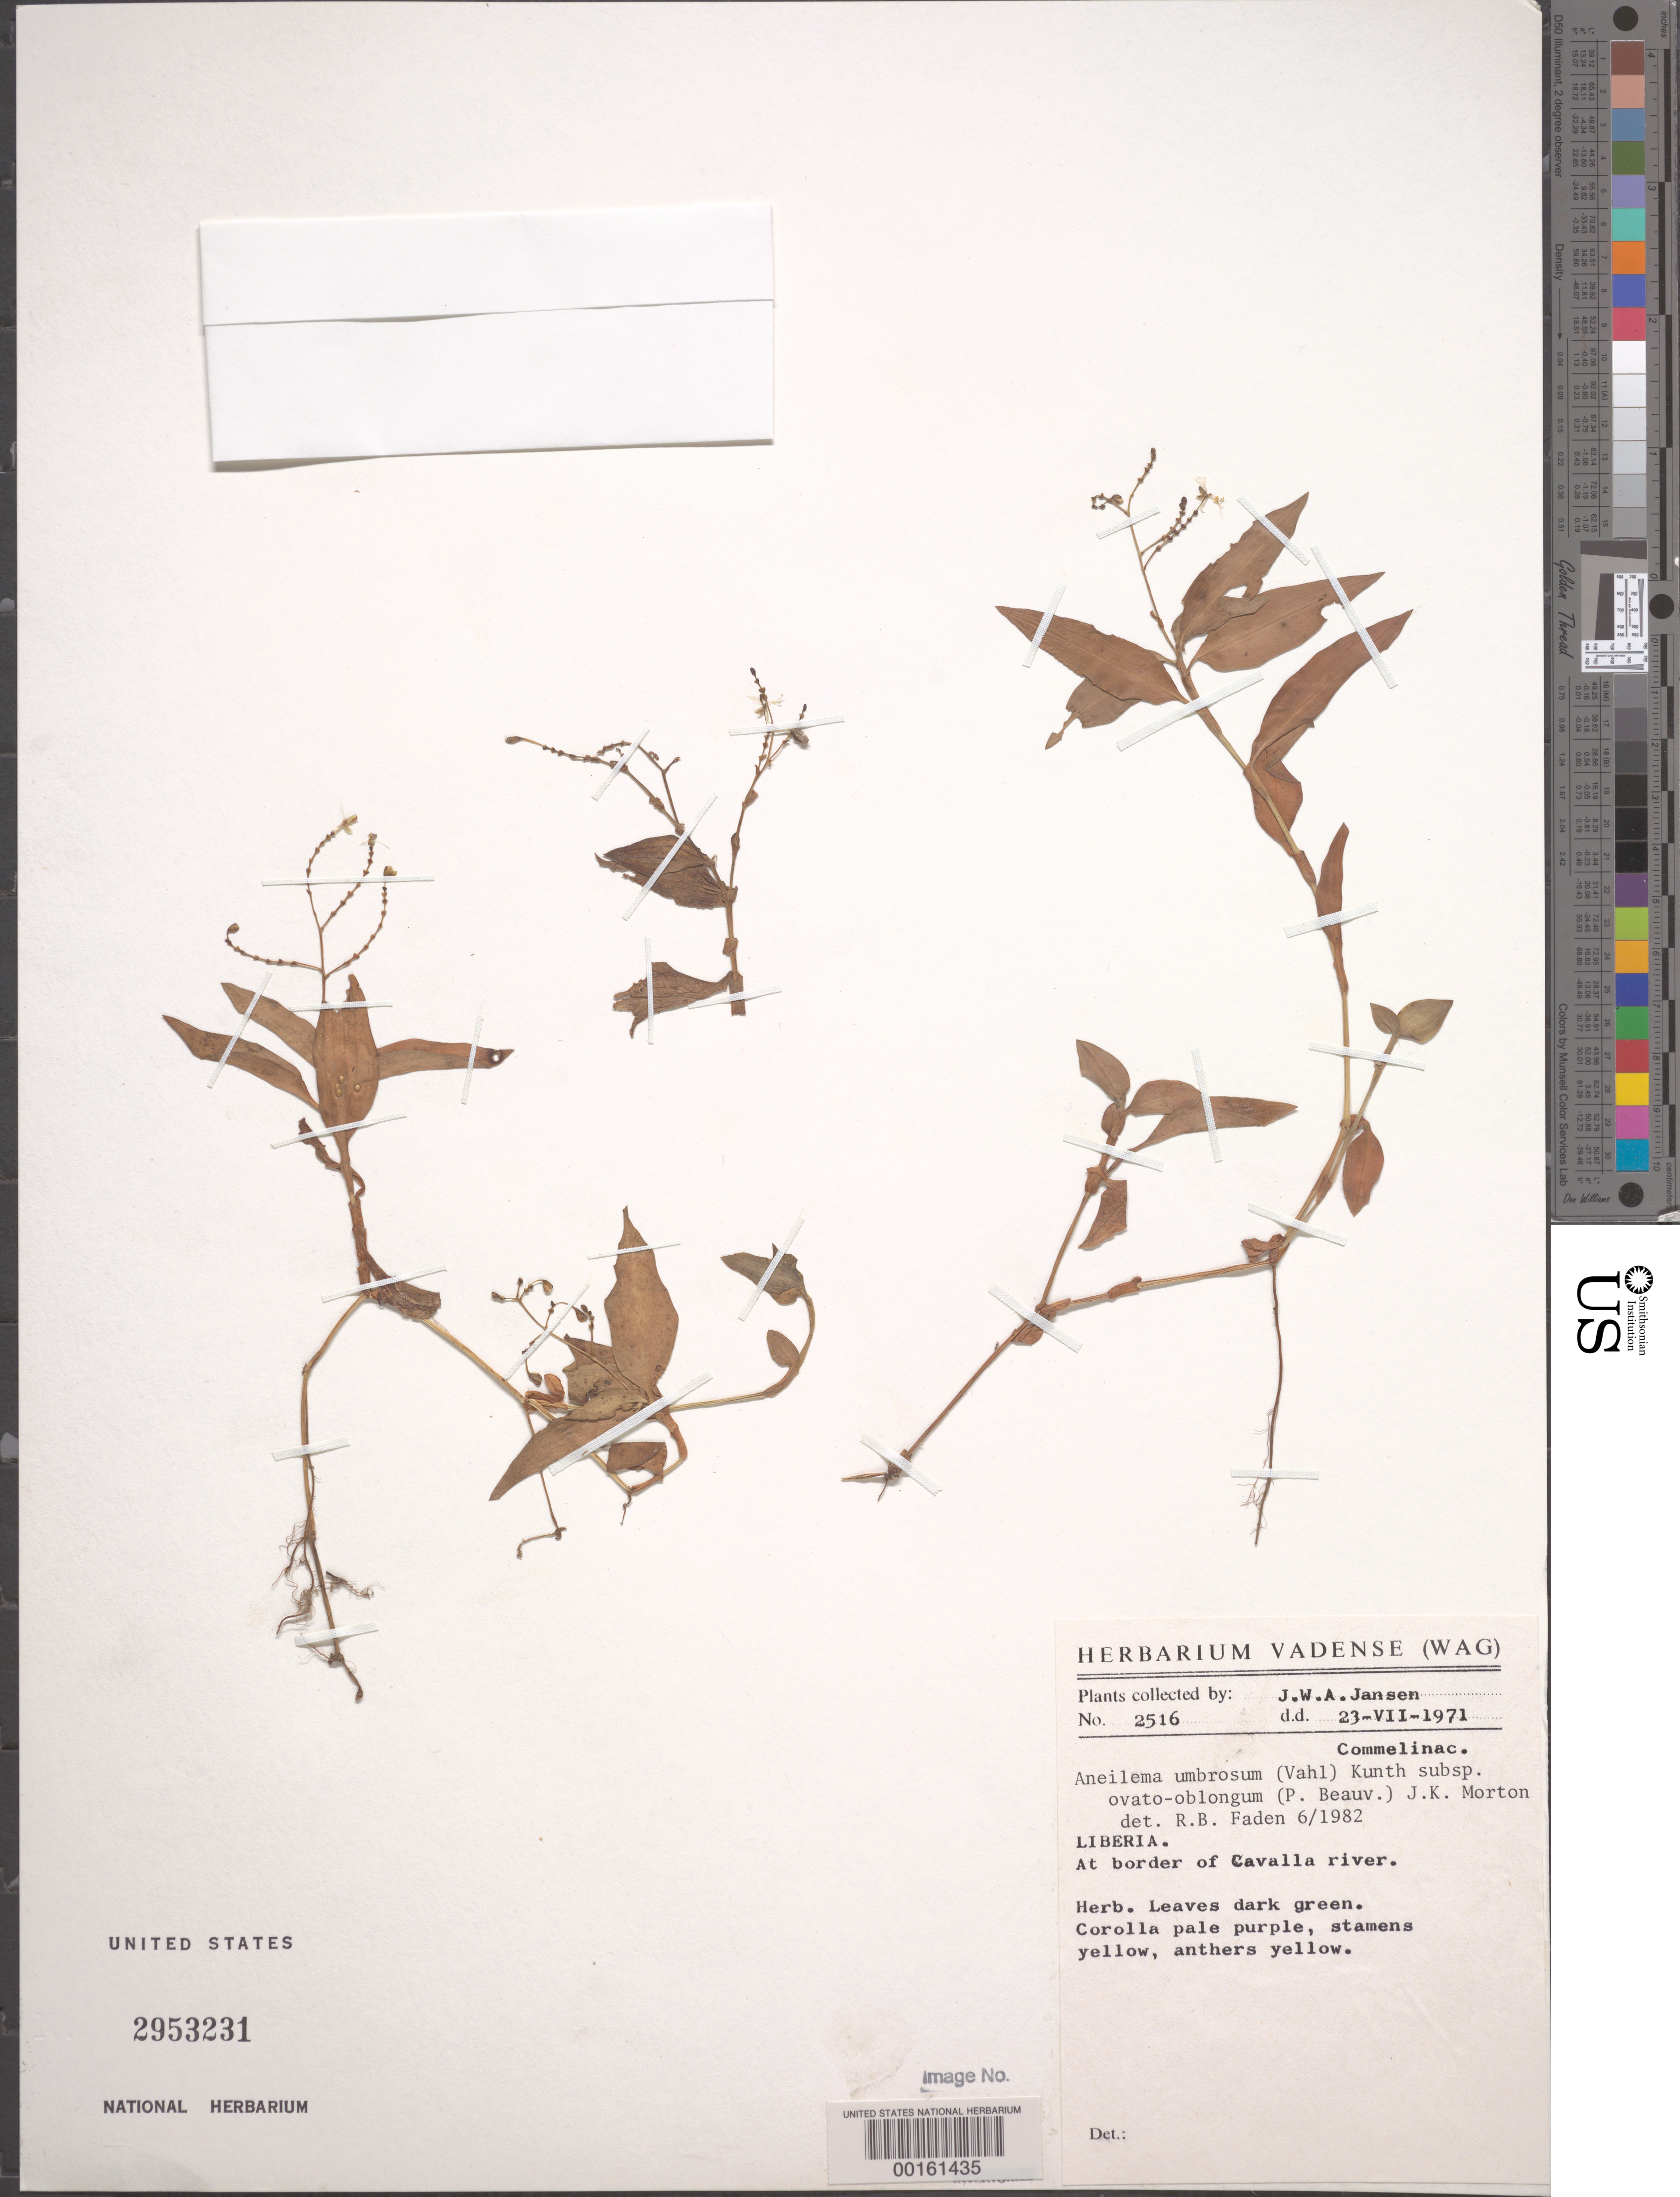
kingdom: Plantae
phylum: Tracheophyta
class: Liliopsida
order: Commelinales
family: Commelinaceae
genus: Aneilema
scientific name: Aneilema umbrosum subsp. ovato-oblongum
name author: (P. Beauv.) J.K. Morton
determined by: Faden, Robert B., (US), Smithsonian Institution - National Museum of Natural History (UNITED STATES)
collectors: J. Jansen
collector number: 2516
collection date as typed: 23 Jul 1971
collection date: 1971-07-23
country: Liberia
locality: Border of cavalla river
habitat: Riverbank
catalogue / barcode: US 2953231